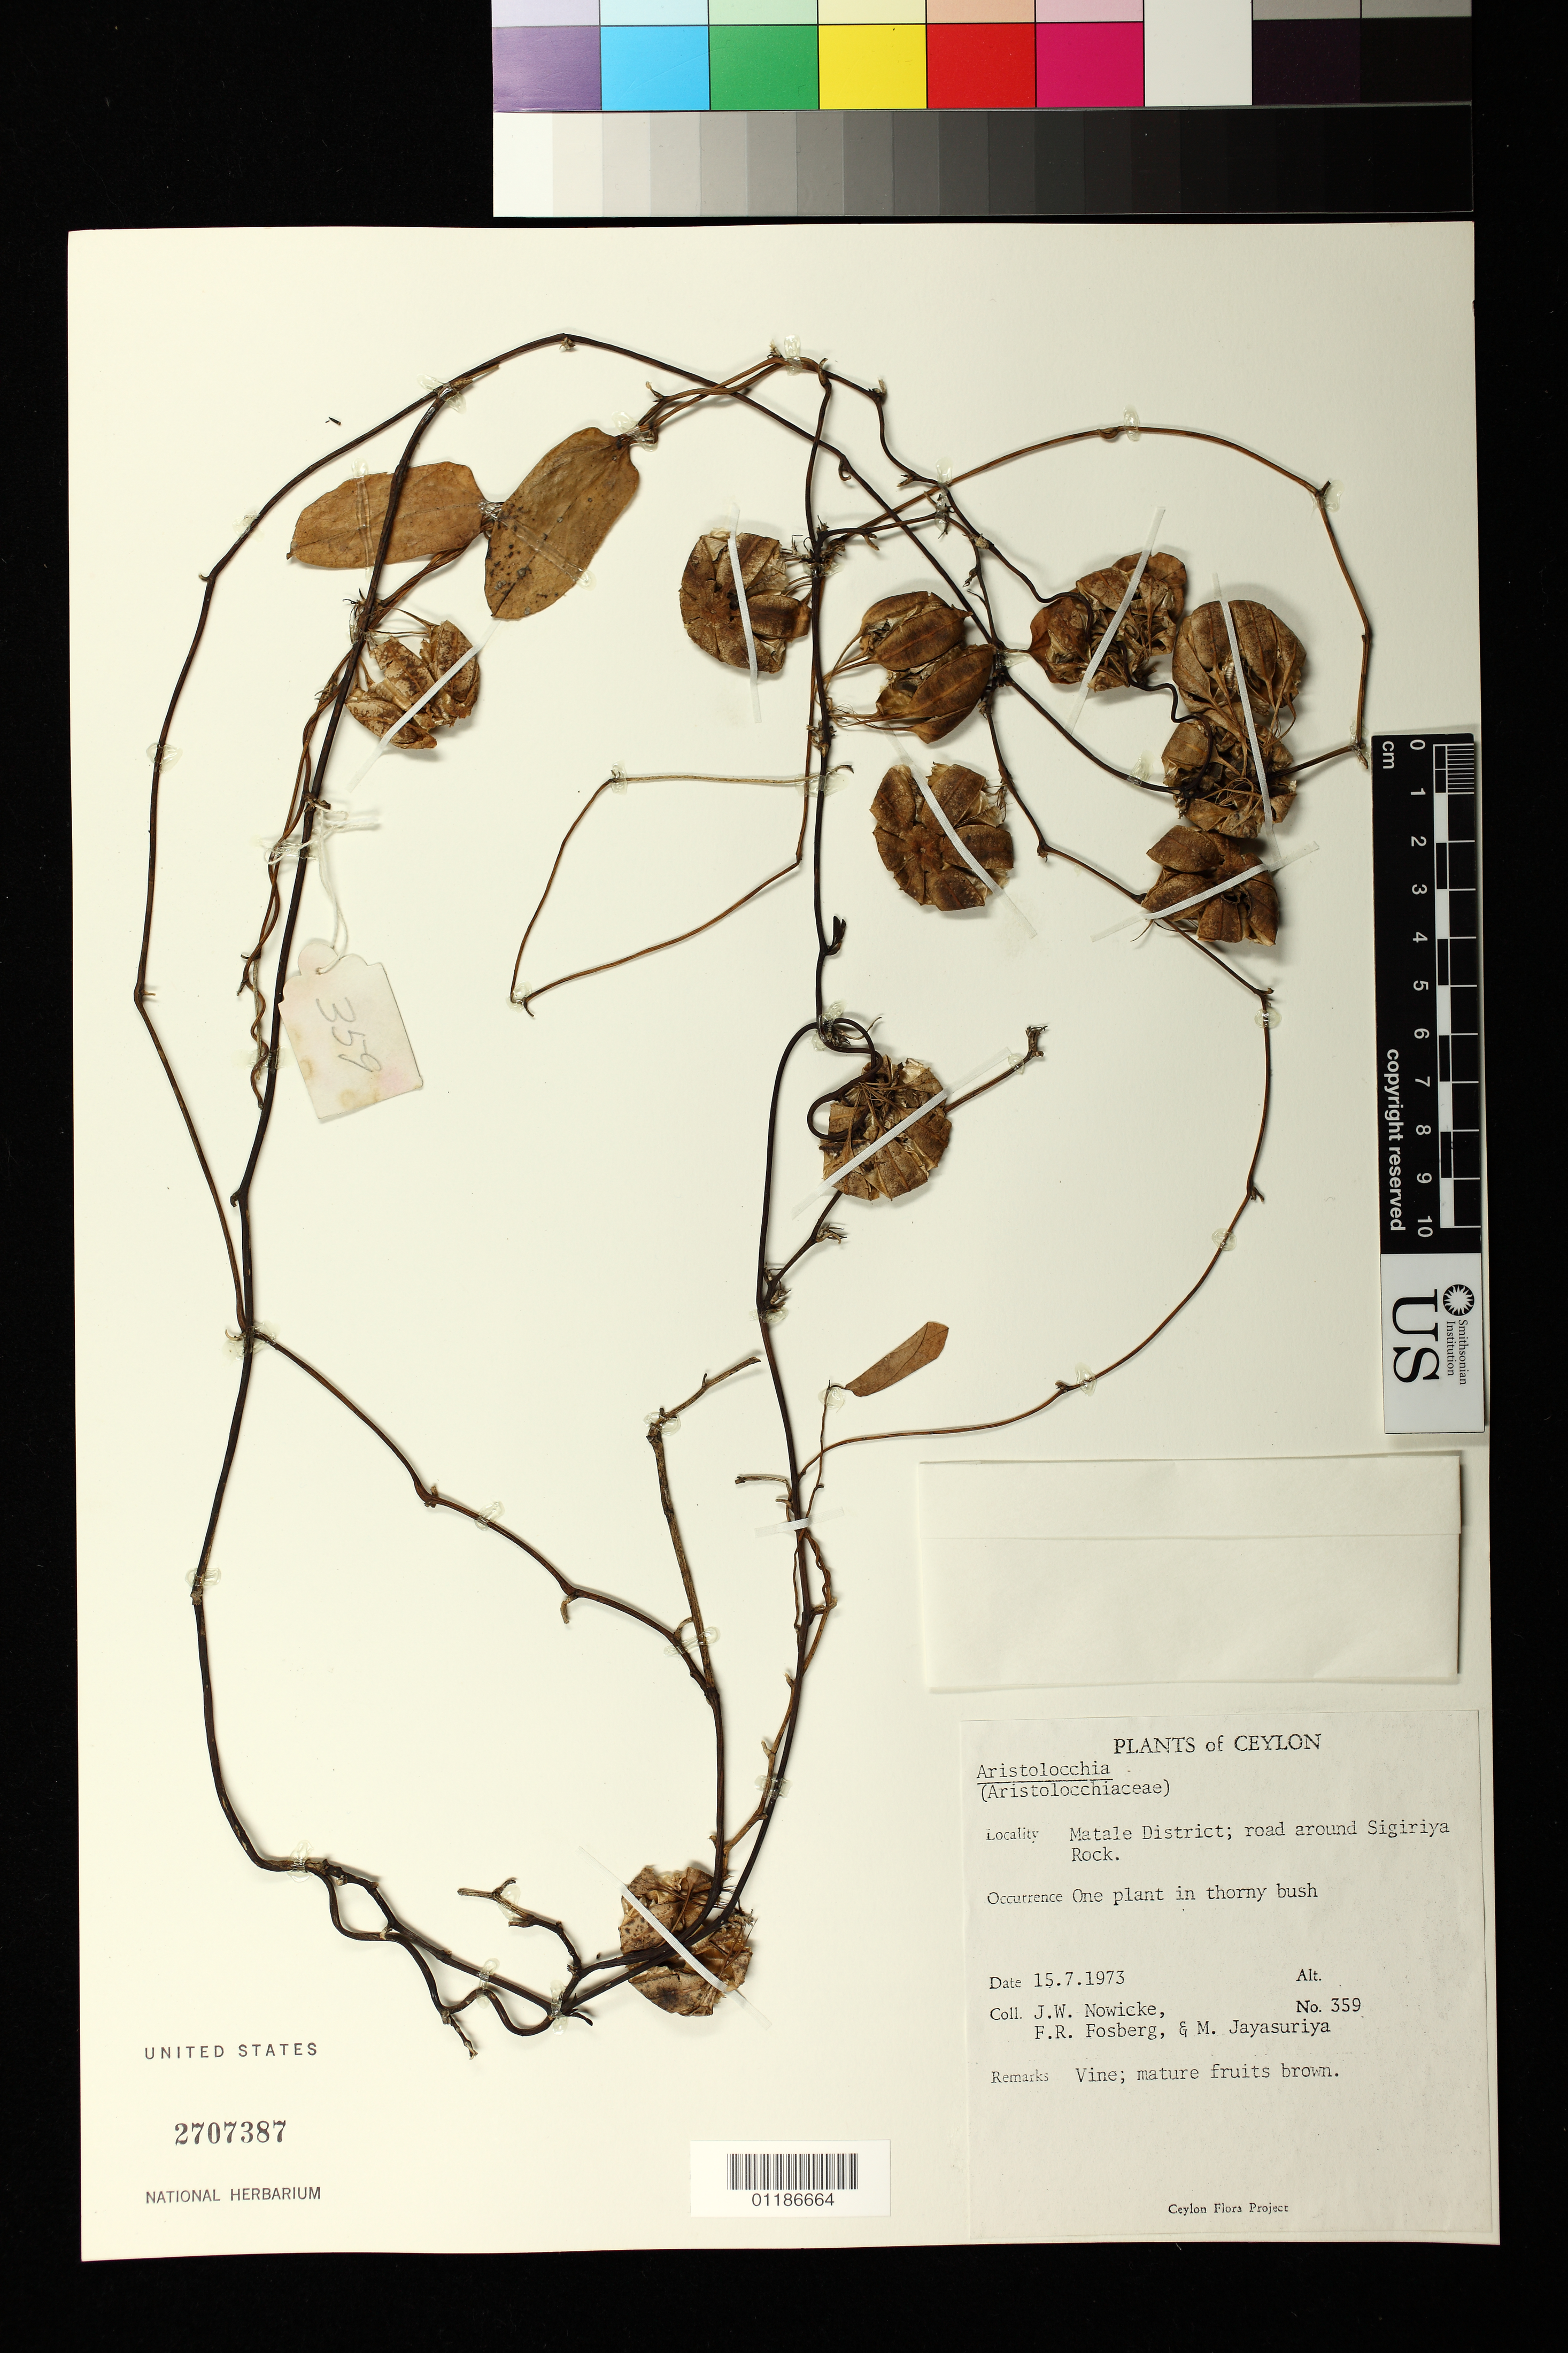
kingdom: Plantae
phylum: Tracheophyta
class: Magnoliopsida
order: Piperales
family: Aristolochiaceae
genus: Aristolochia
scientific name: Aristolochia sp.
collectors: J. W. Nowicke, F. R. Fosberg & M. Jayasuriya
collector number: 359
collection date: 1973-07-15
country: Sri Lanka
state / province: Central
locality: Matale District; road around Sigiriya Rock.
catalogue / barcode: US 2707387